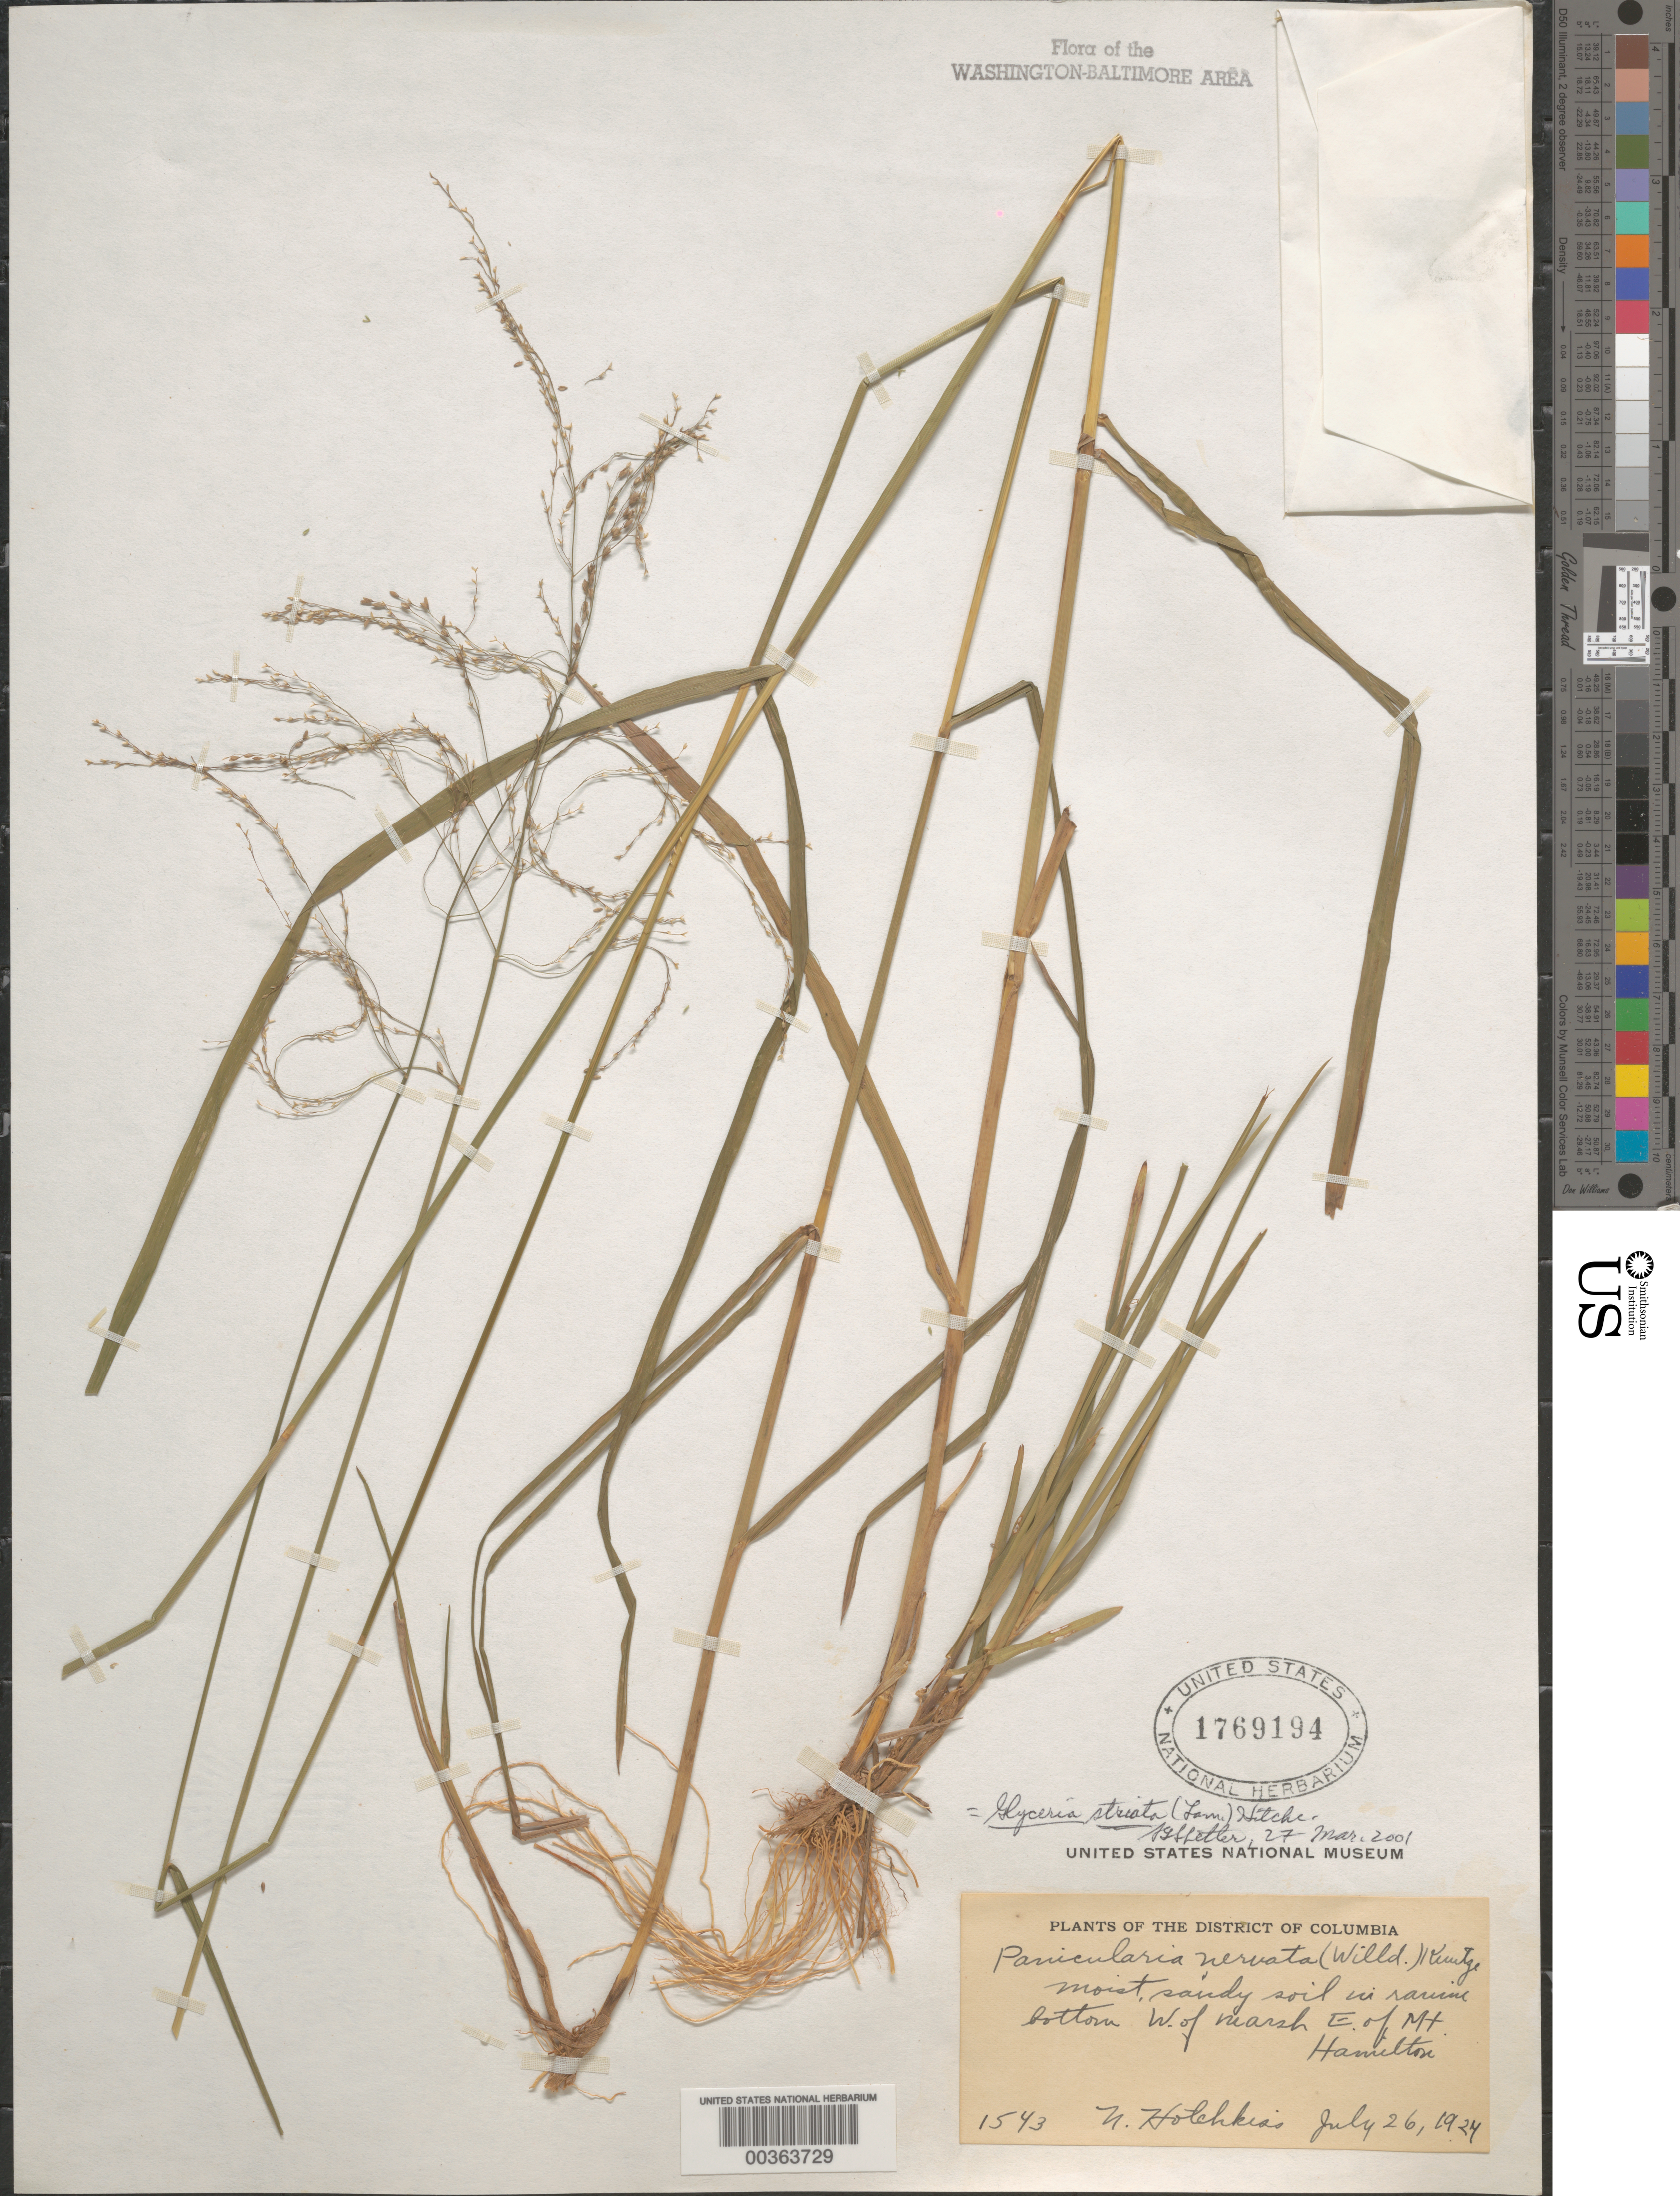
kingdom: Plantae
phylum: Tracheophyta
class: Liliopsida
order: Poales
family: Poaceae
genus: Glyceria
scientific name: Glyceria striata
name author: (Lam.) Hitchc.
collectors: N. Hotchkiss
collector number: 1543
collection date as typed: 26 Jul 1924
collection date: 1924-07-26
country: United States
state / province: District of Columbia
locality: East of Mount Hamilton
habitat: Moist sandy soil in ravine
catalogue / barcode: US 1769194